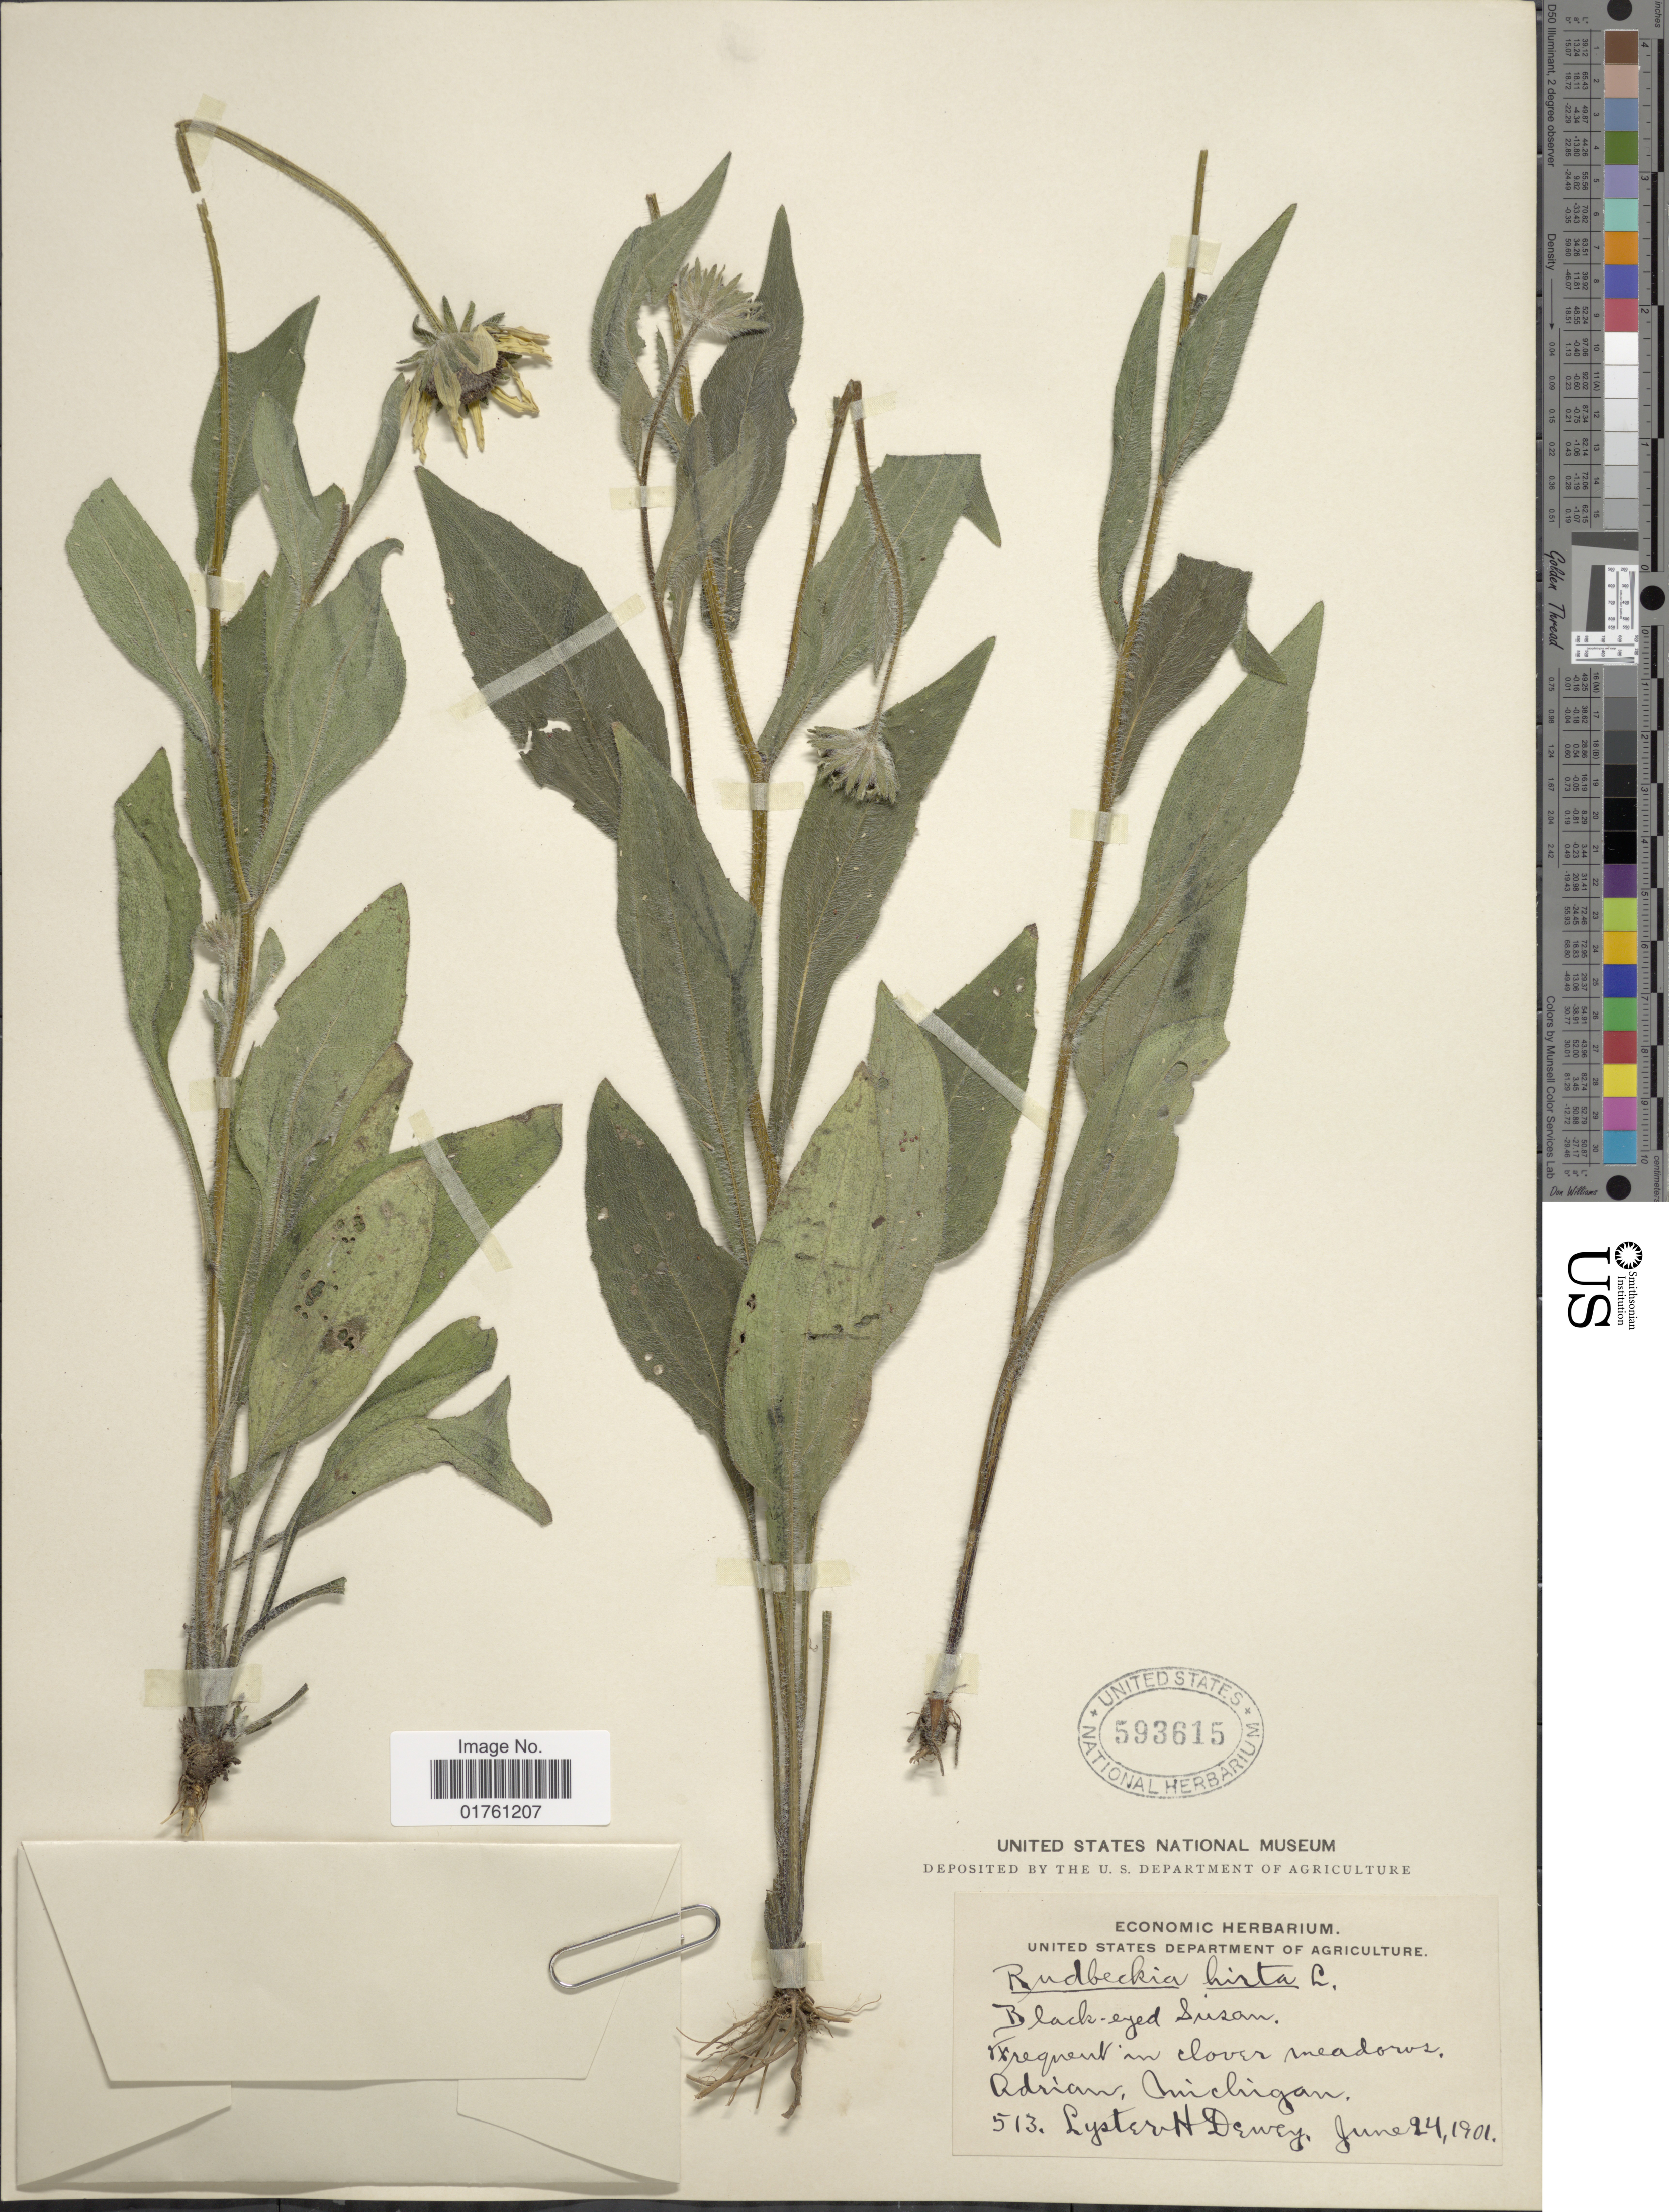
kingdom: Plantae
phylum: Tracheophyta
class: Magnoliopsida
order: Asterales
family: Asteraceae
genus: Rudbeckia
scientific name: Rudbeckia hirta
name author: L.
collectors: L. H. Dewey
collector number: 513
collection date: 1901-06-24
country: United States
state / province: Michigan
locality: Frequent in clover meadows Adrian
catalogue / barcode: US 593615